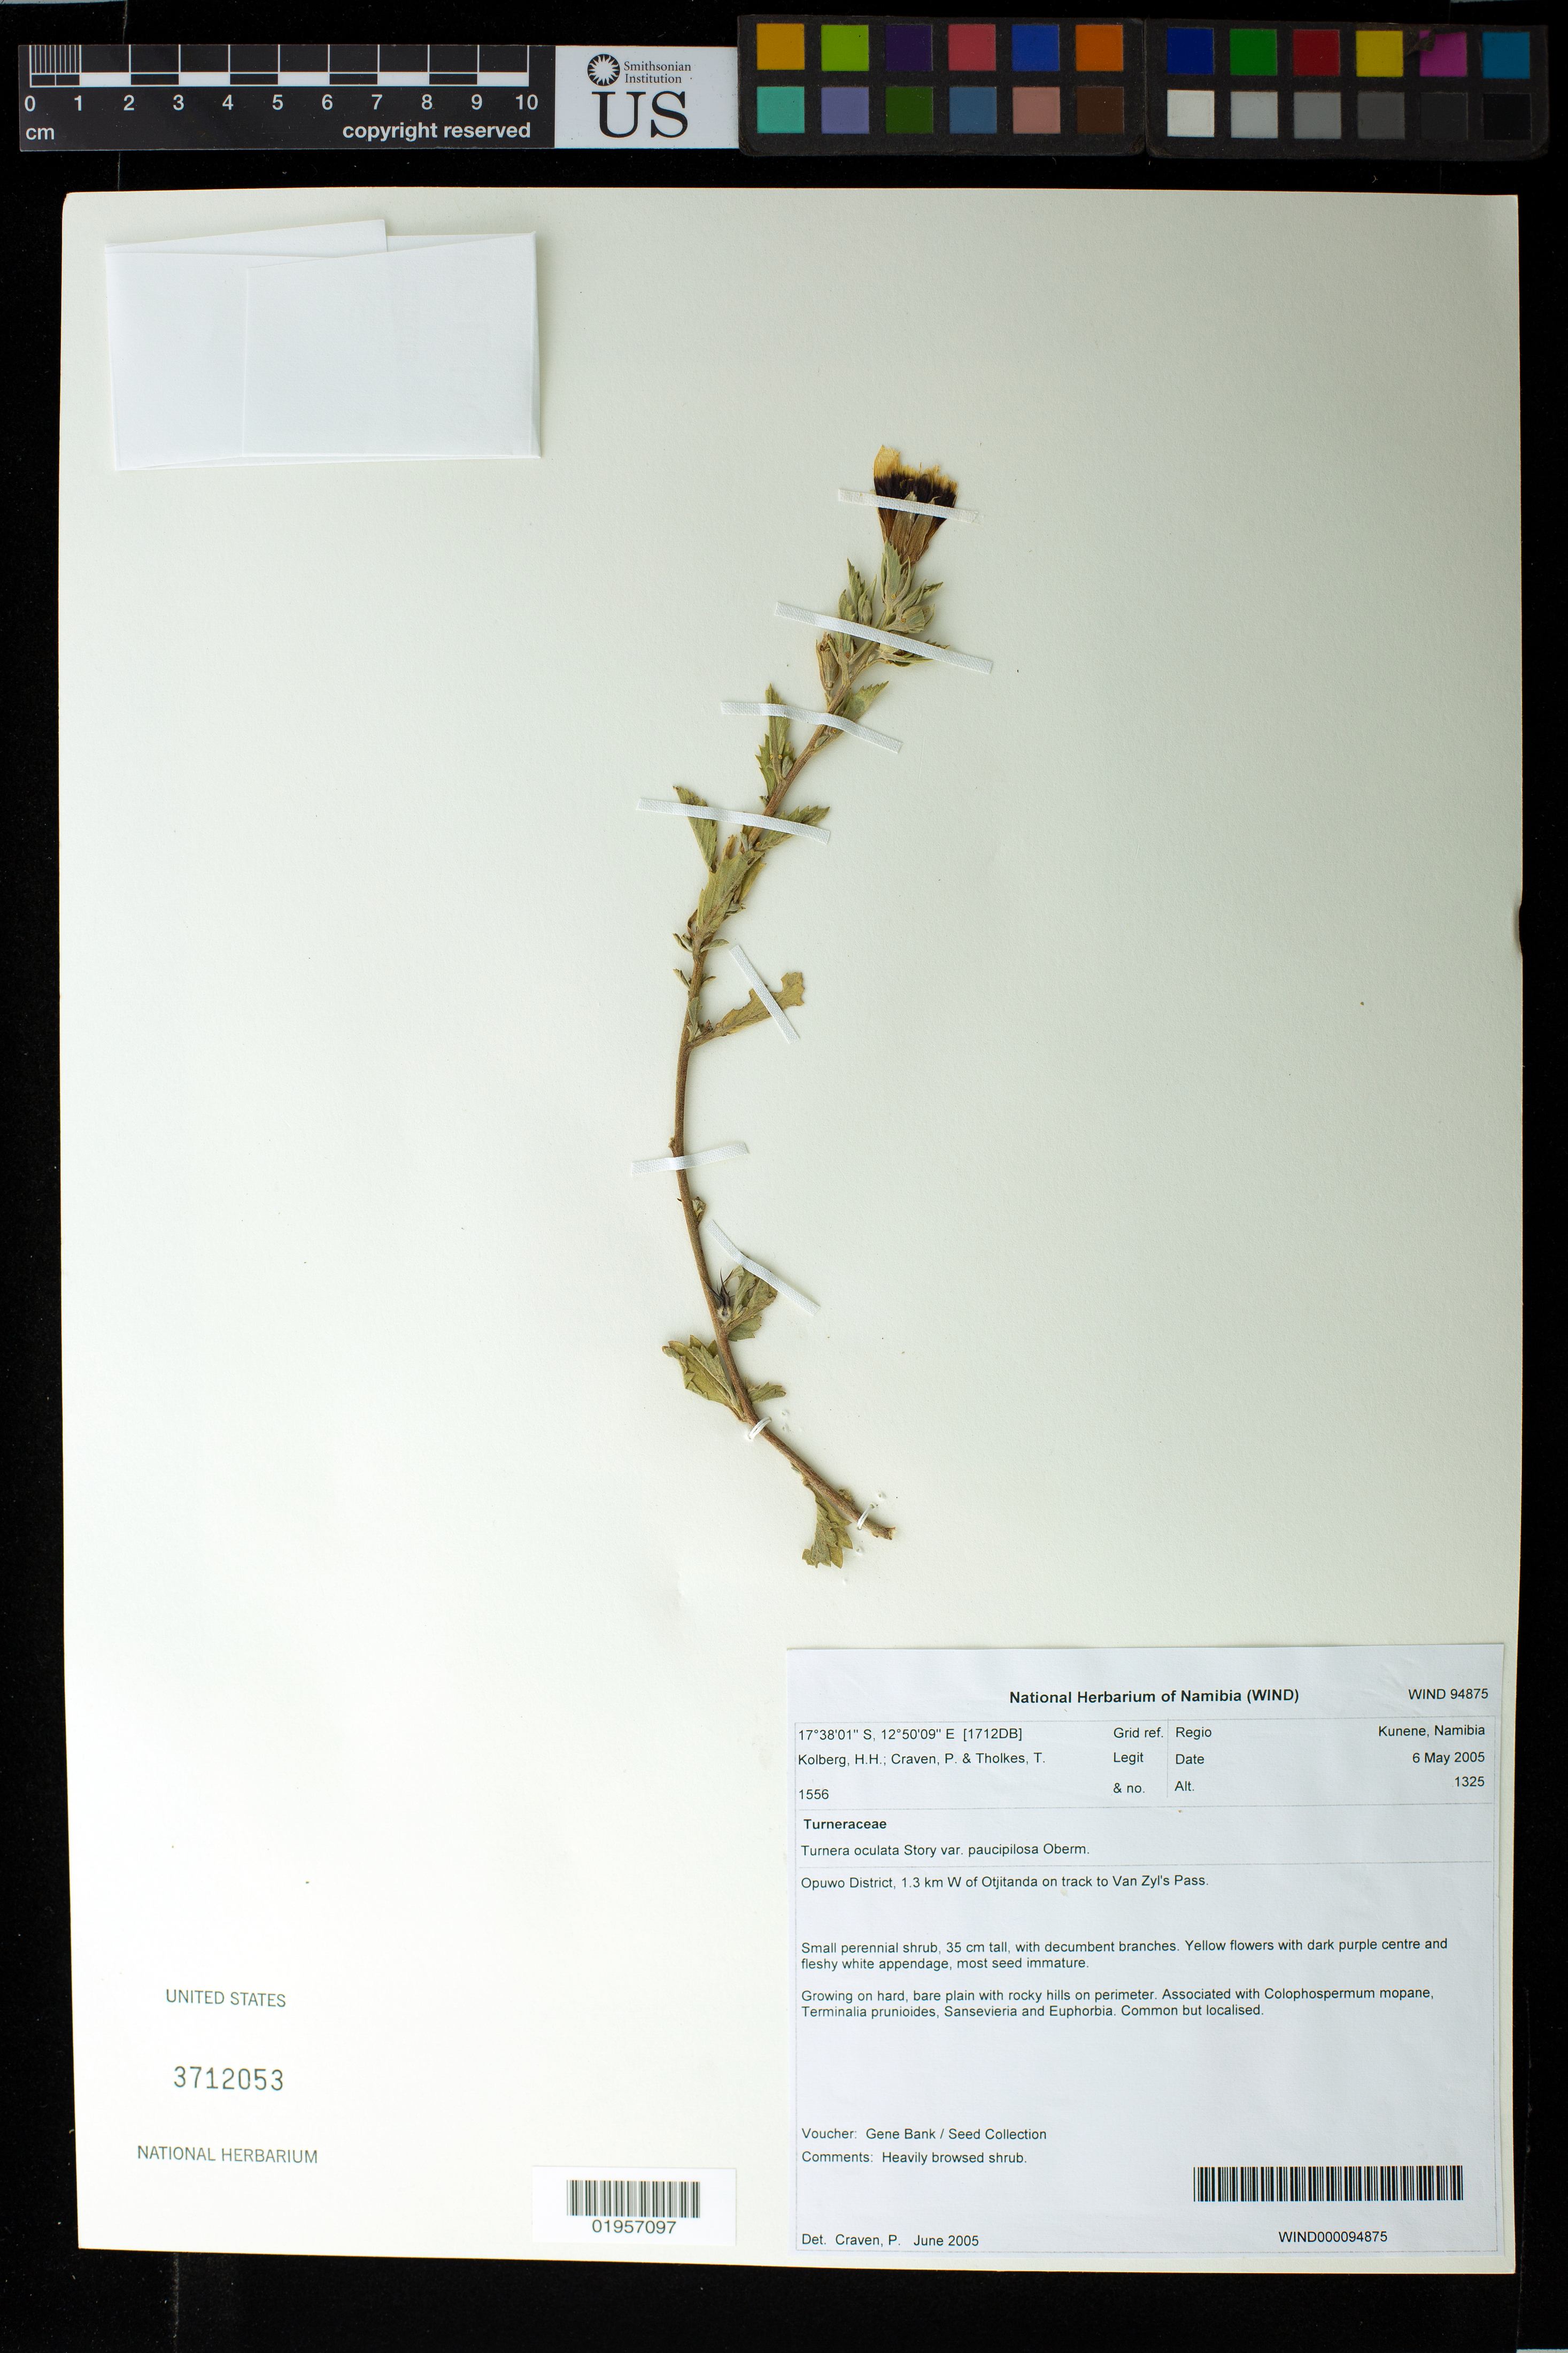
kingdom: Plantae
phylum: Tracheophyta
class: Magnoliopsida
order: Malpighiales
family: Turneraceae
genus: Turnera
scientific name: Turnera oculata var. paucipilosa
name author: Story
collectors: H. H. Kolberg, P. Craven & T. Tholkes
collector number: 1556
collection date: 2005-05-06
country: Namibia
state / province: Kunene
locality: Opuwo District, 1.3 km W of Otjitanda towards Van Zyl's Pass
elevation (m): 1325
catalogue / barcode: US 3712053